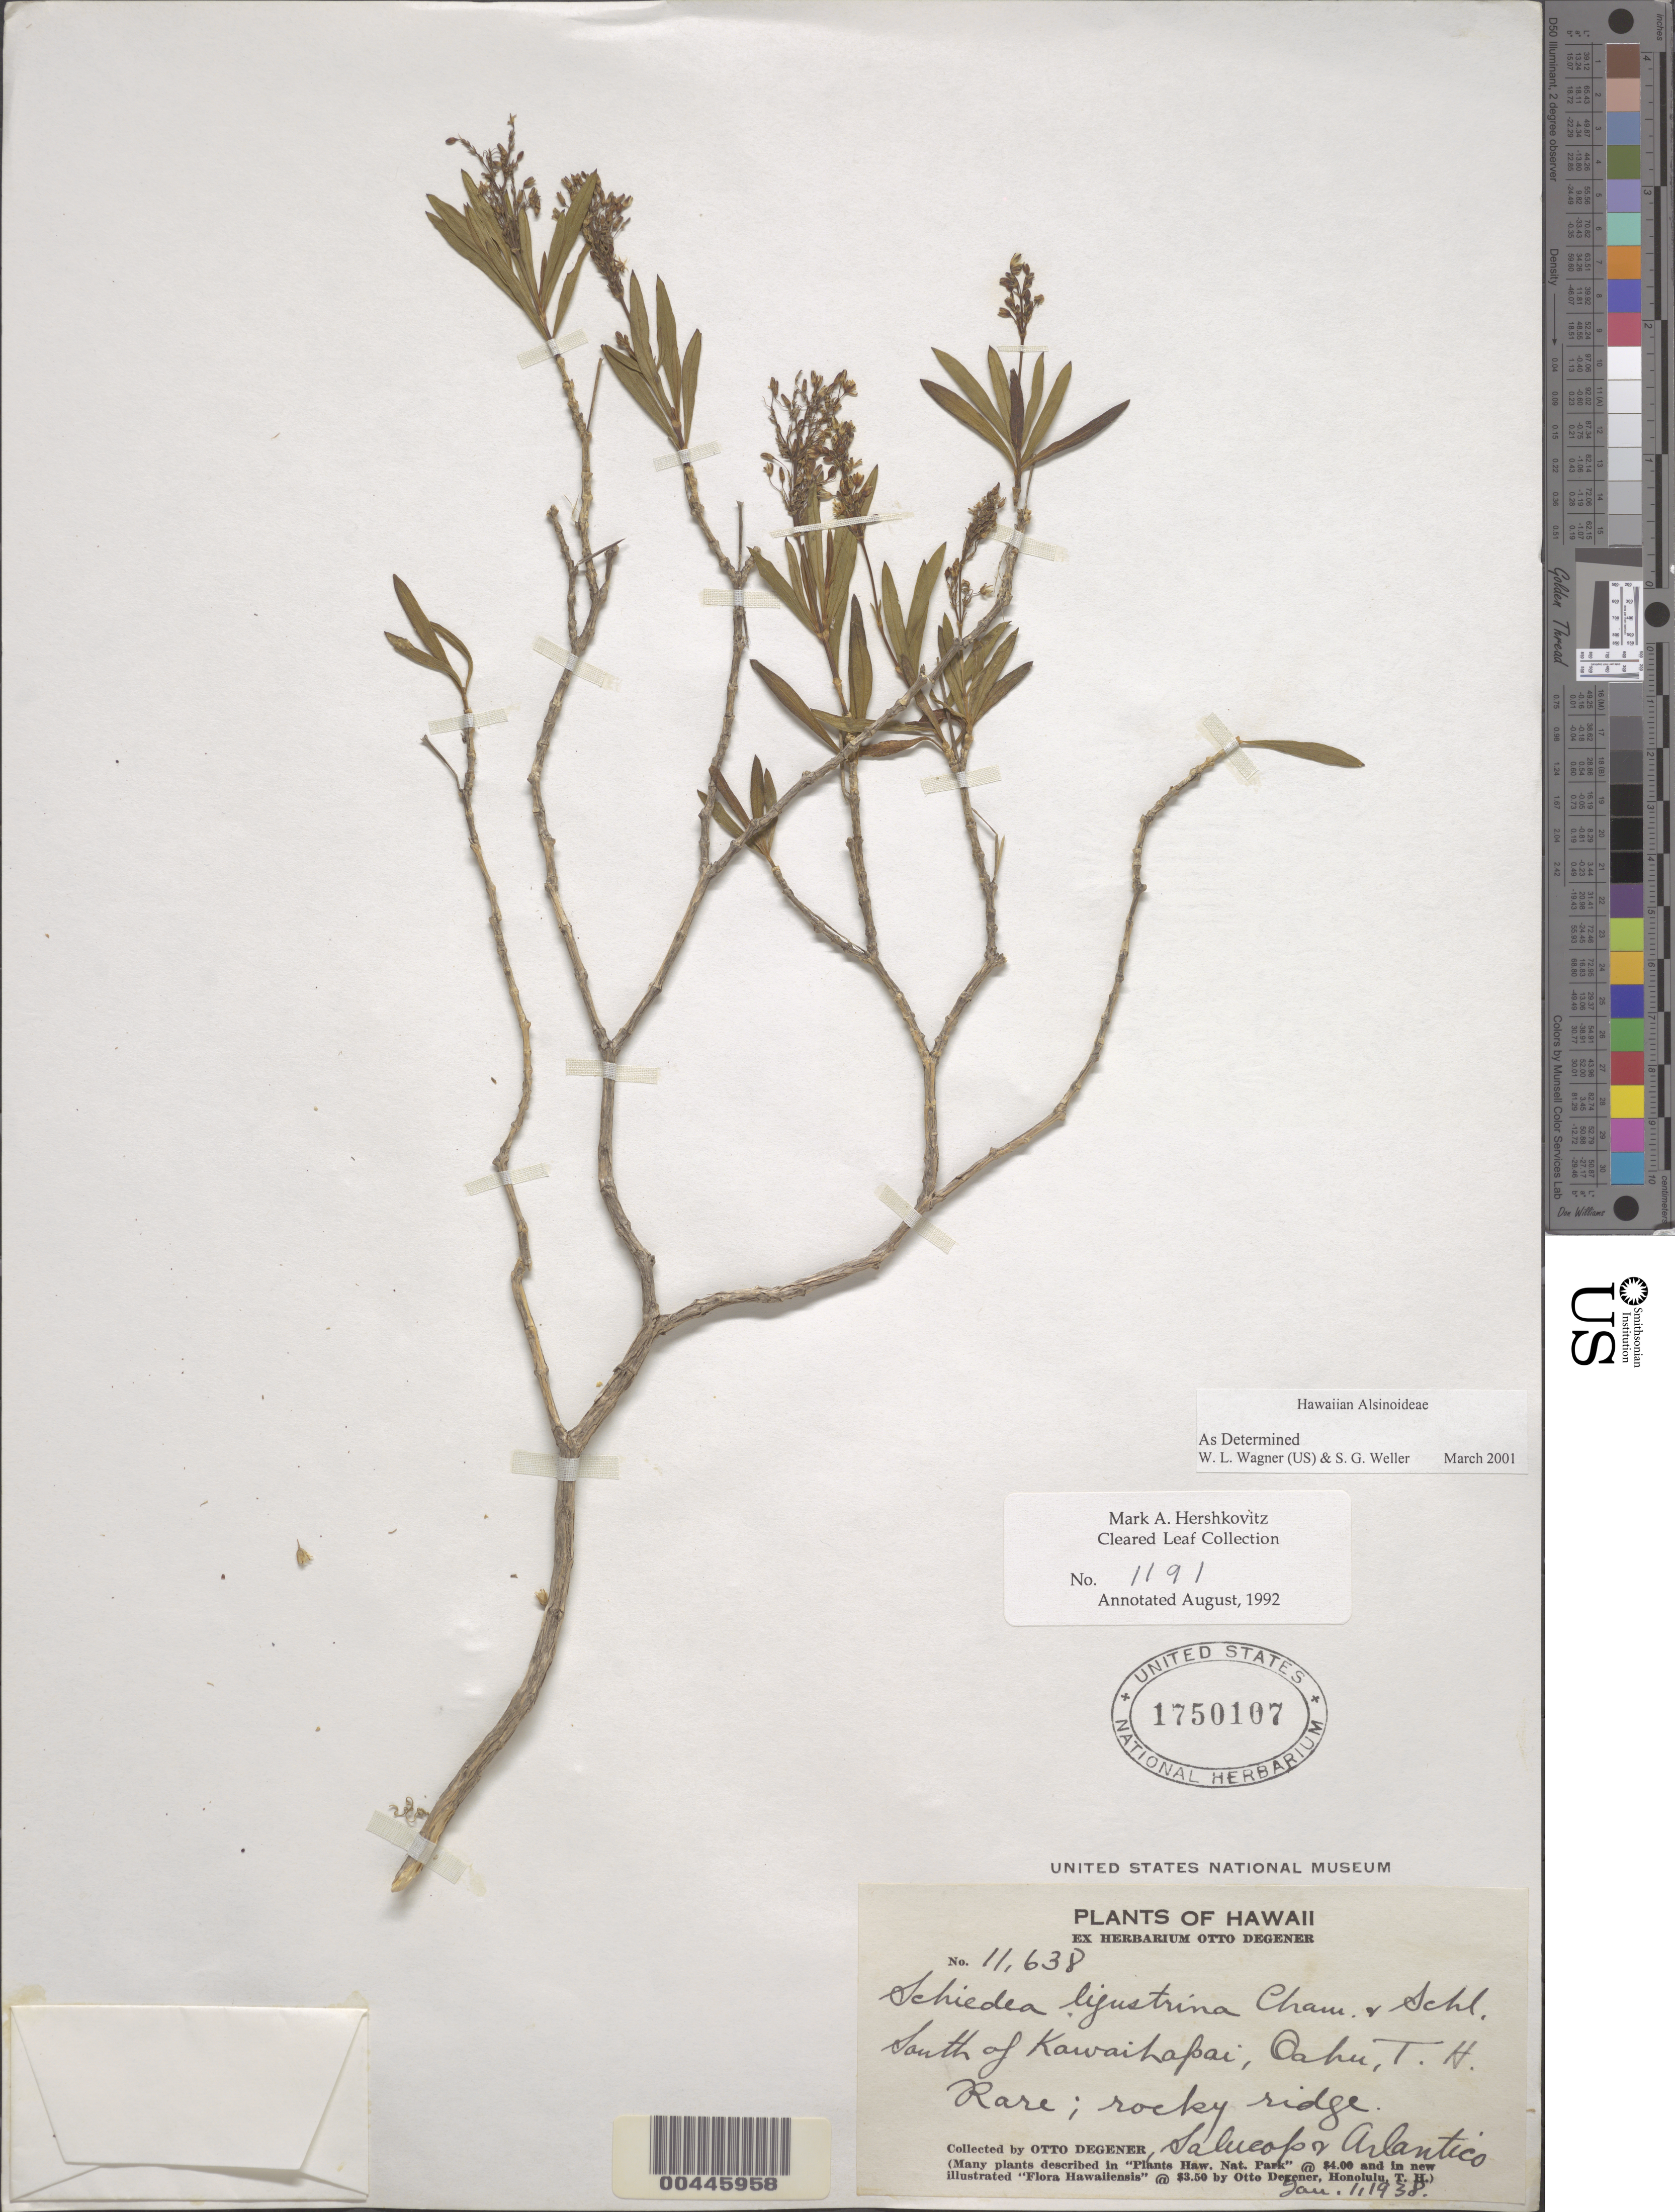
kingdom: Plantae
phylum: Tracheophyta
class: Magnoliopsida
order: Caryophyllales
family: Caryophyllaceae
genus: Schiedea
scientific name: Schiedea ligustrina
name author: Cham. & Schltdl.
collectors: O. Degener, -- Salucop & Arlantico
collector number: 11638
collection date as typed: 1 Jan 1938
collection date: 1938-01-01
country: United States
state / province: Hawaii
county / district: Honolulu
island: Oahu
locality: S of Kawaihapai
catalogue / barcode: US 1750107